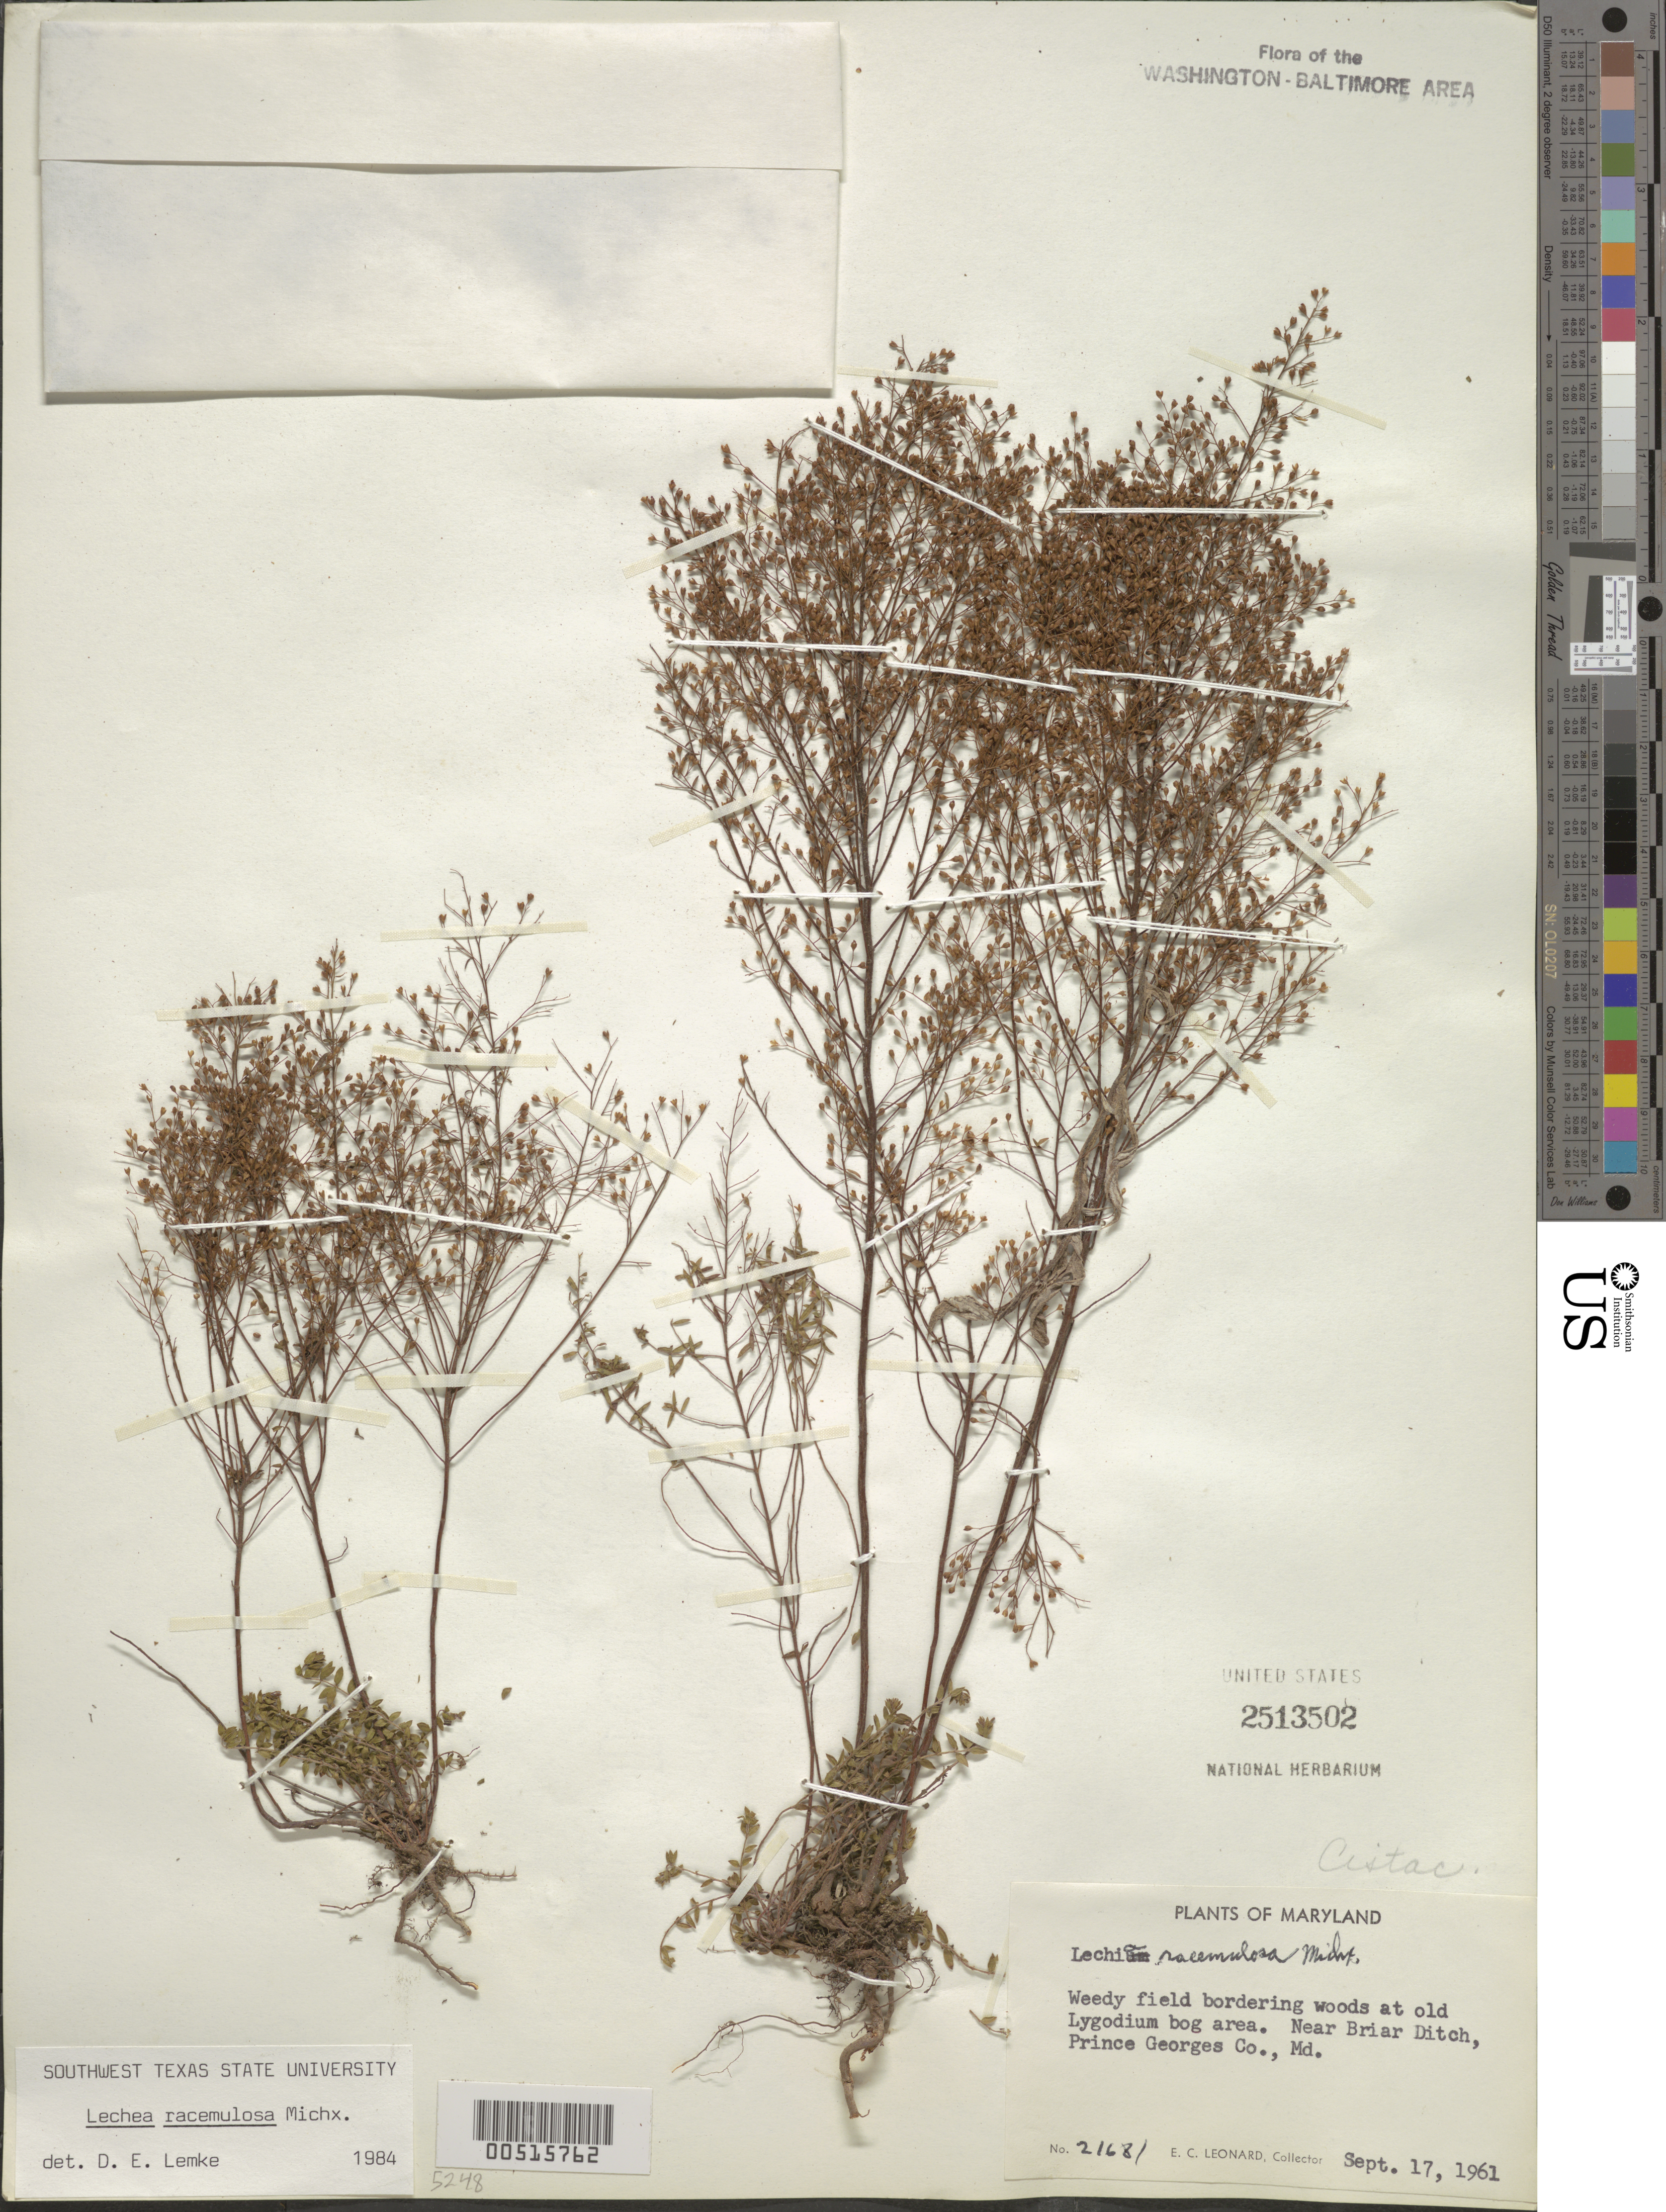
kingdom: Plantae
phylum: Tracheophyta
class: Magnoliopsida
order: Malvales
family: Cistaceae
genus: Lechea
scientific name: Lechea racemulosa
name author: Michx.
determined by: Lemke, D. E.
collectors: E. C. Leonard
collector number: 21681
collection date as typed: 17 Sep 1961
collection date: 1961-09-17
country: United States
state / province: Maryland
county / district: Prince George's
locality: Near Briar Ditch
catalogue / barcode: US 2513502